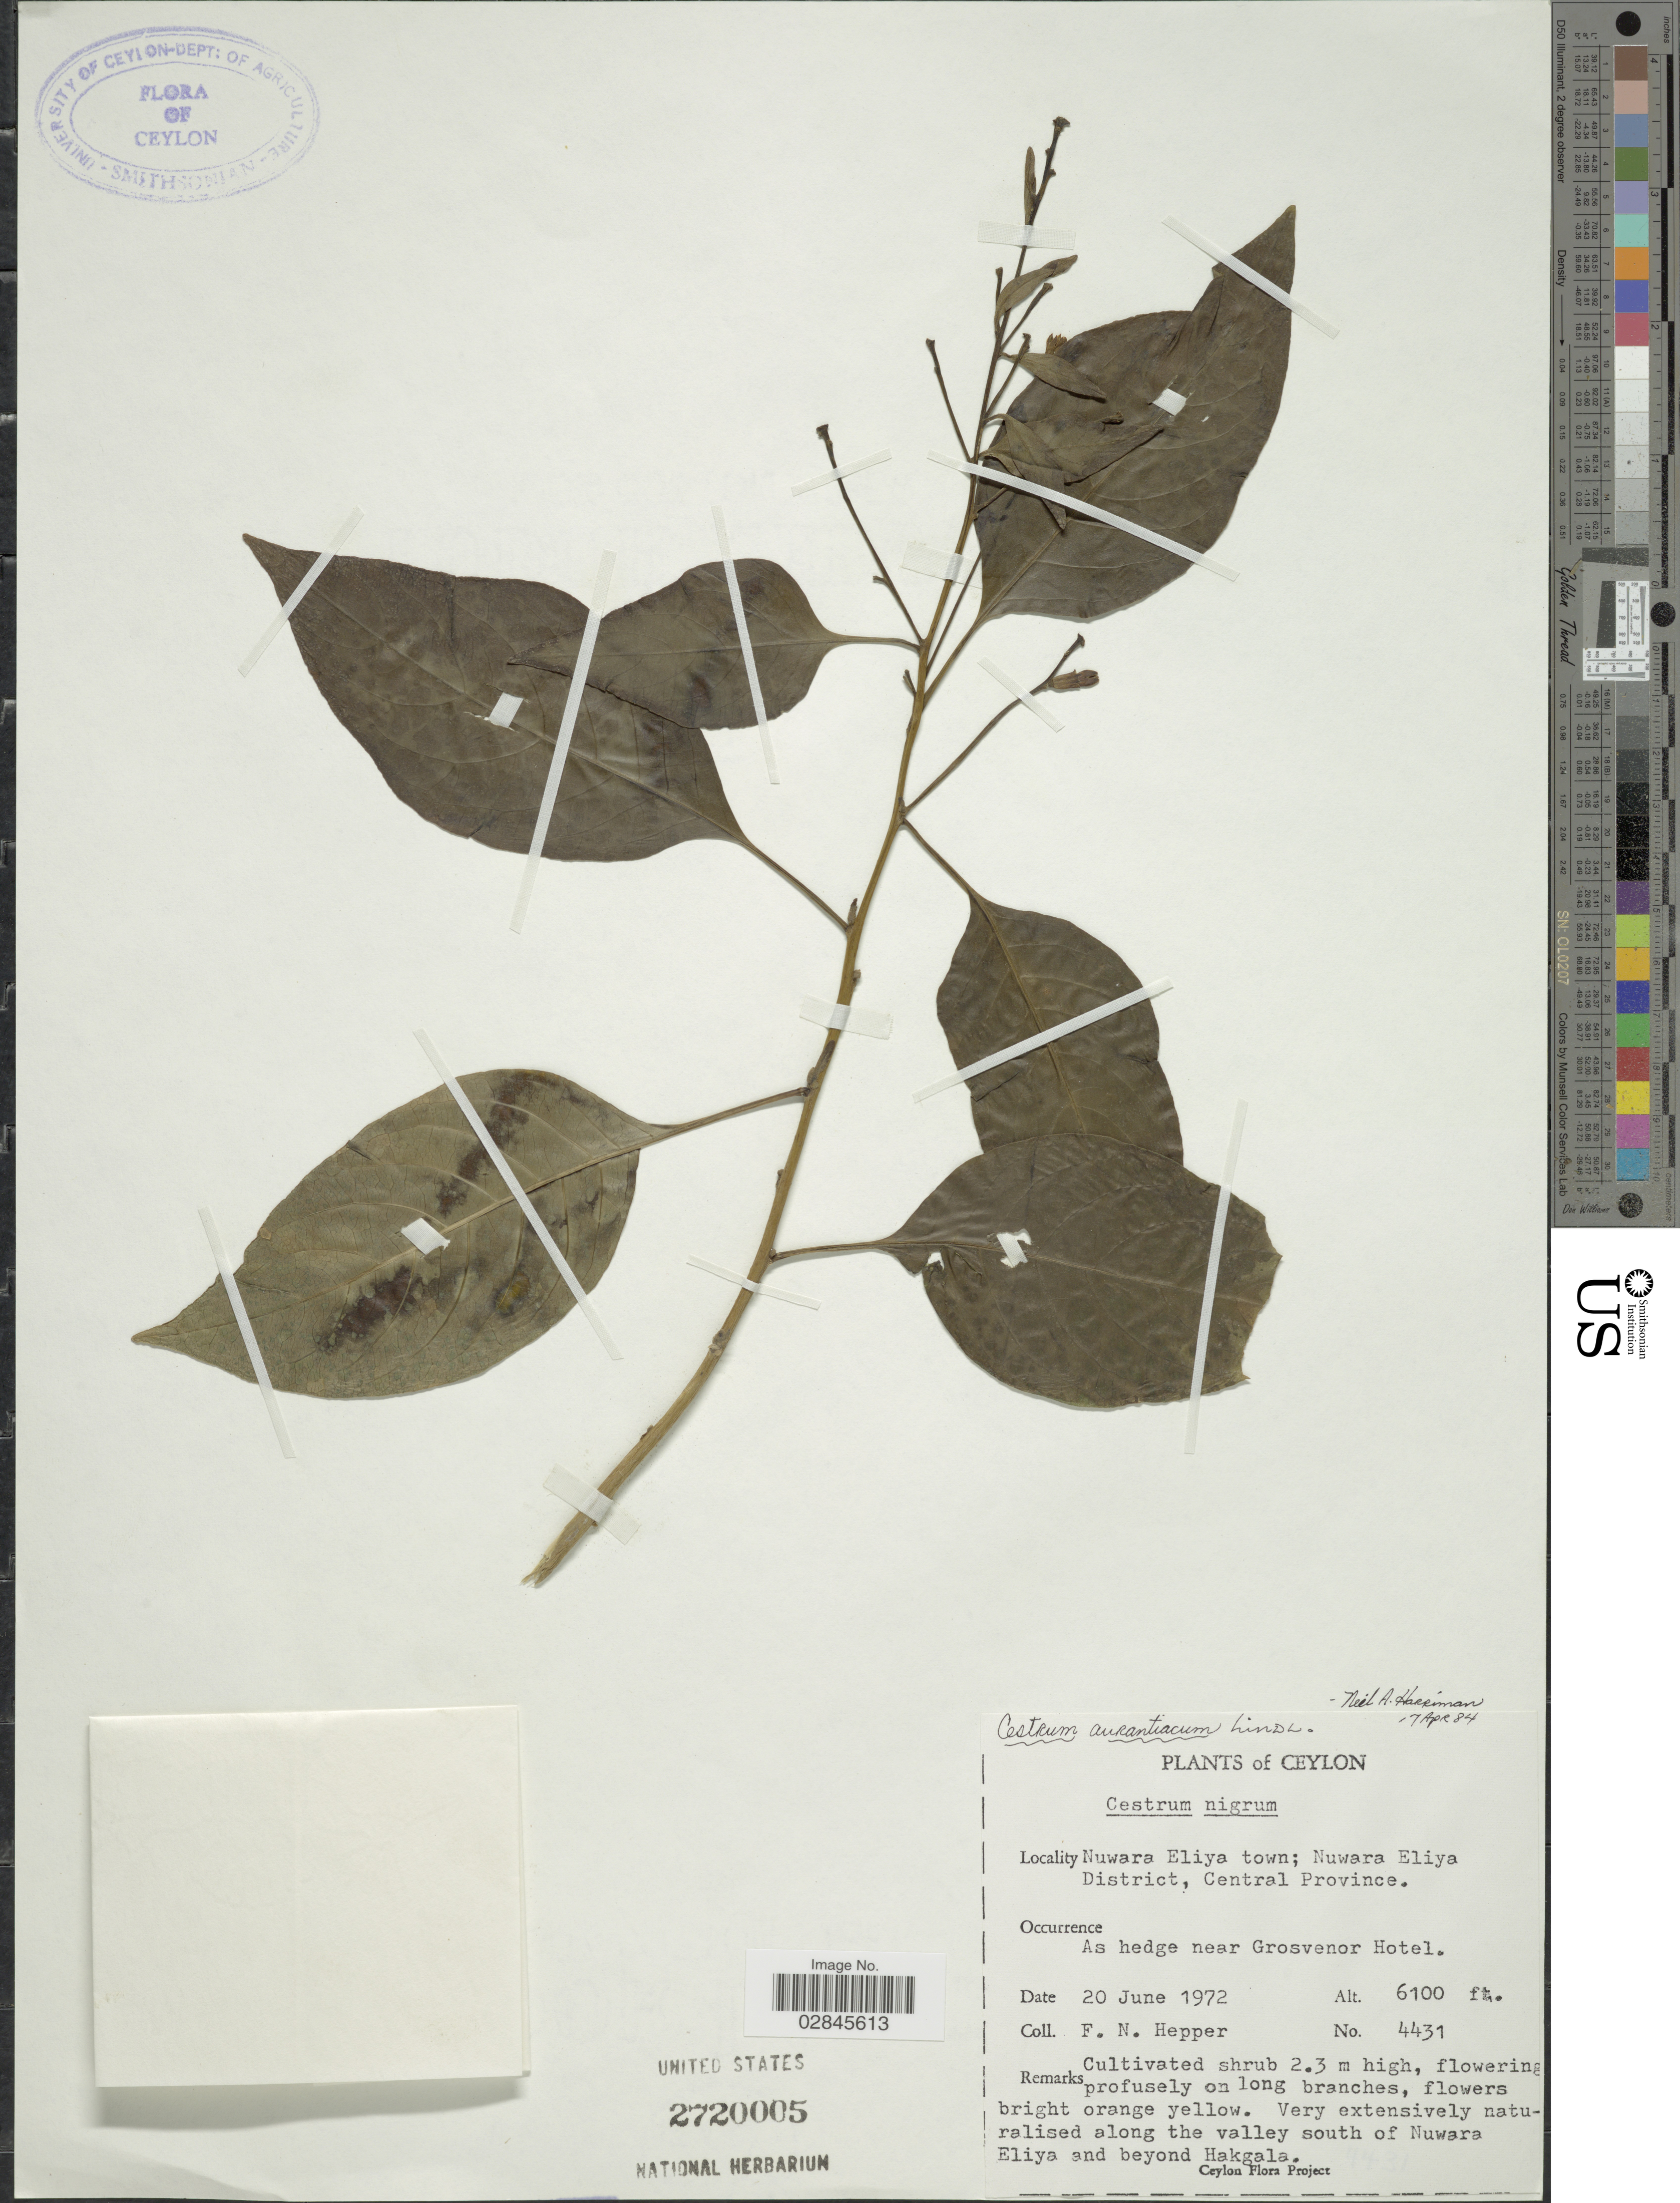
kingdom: Plantae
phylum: Tracheophyta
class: Magnoliopsida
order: Solanales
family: Solanaceae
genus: Cestrum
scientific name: Cestrum aurantiacum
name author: Lindley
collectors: F. Hepper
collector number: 4431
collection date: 1972-06-20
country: Sri Lanka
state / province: Central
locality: Ceylon. Nuwara Eliya town; Nuwara Eliya District. As hedge near Grosvenor Hotel. Along the valley south of Nuwara Eliya and beyond Hakgala.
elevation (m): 1859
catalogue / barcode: US 2720005